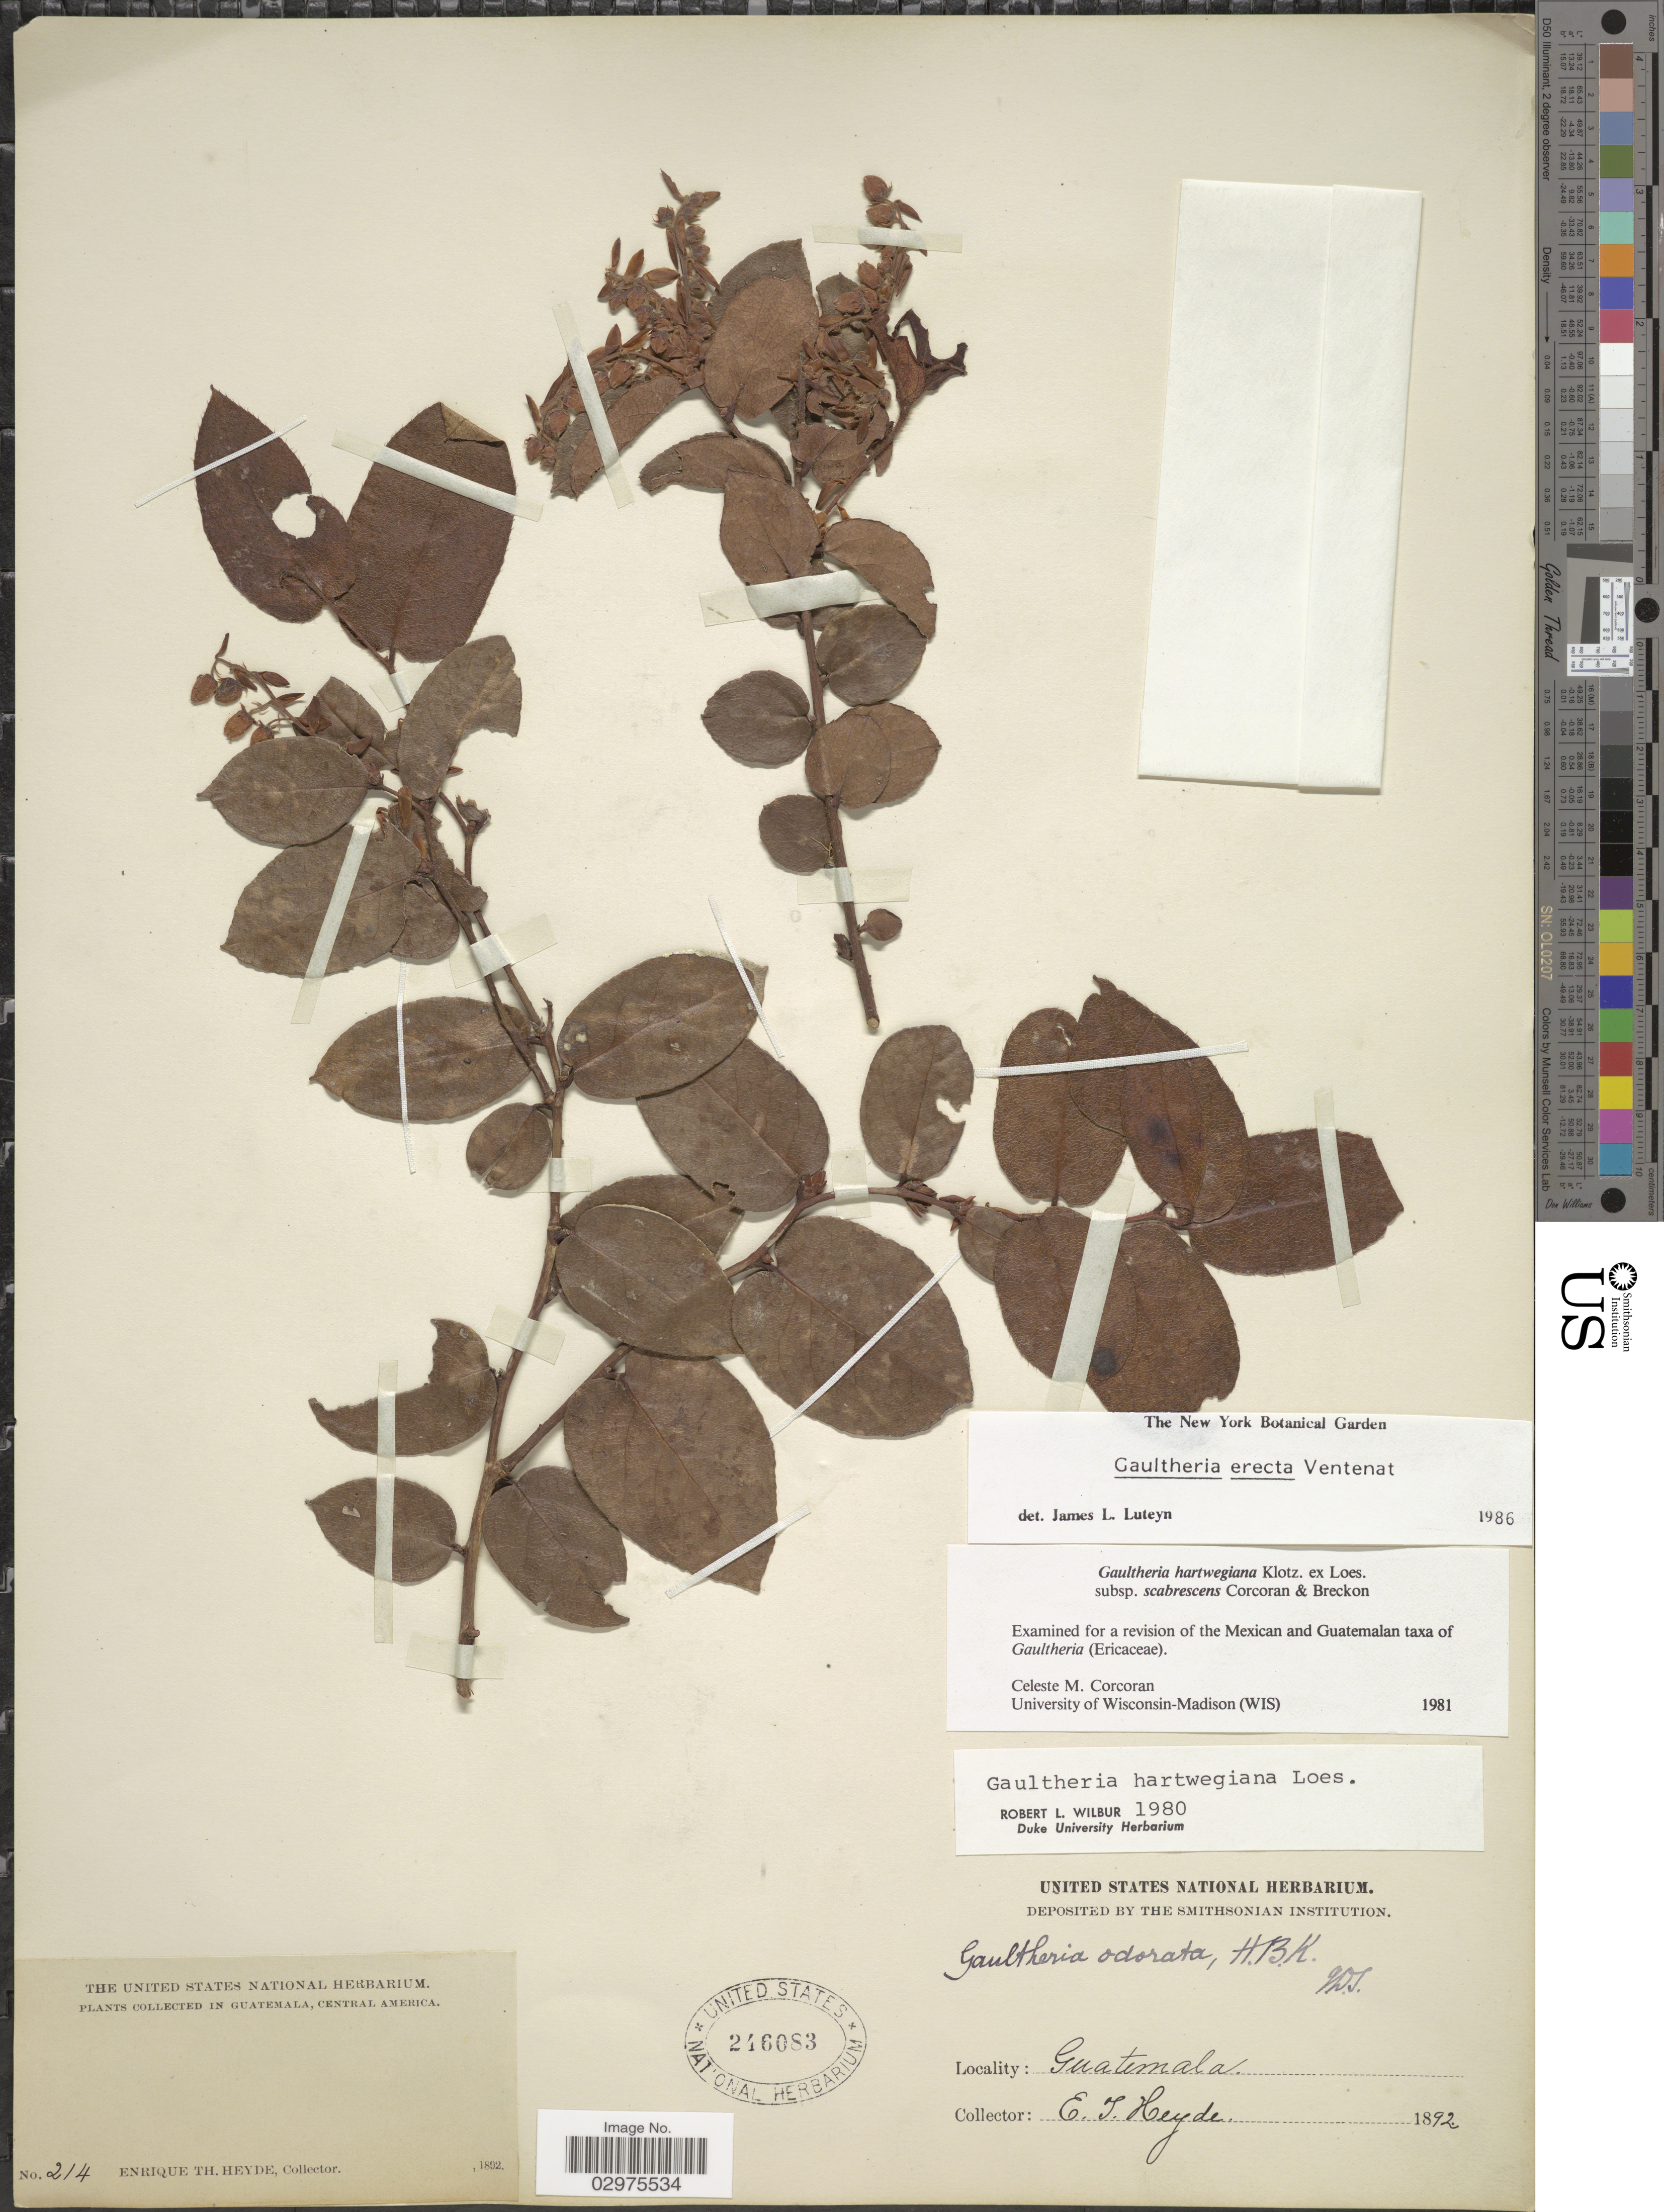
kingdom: Plantae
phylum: Tracheophyta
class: Magnoliopsida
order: Ericales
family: Ericaceae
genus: Gaultheria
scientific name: Gaultheria erecta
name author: Vent.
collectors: E. T. Heyde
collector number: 214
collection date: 1892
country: Guatemala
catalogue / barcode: US 246083